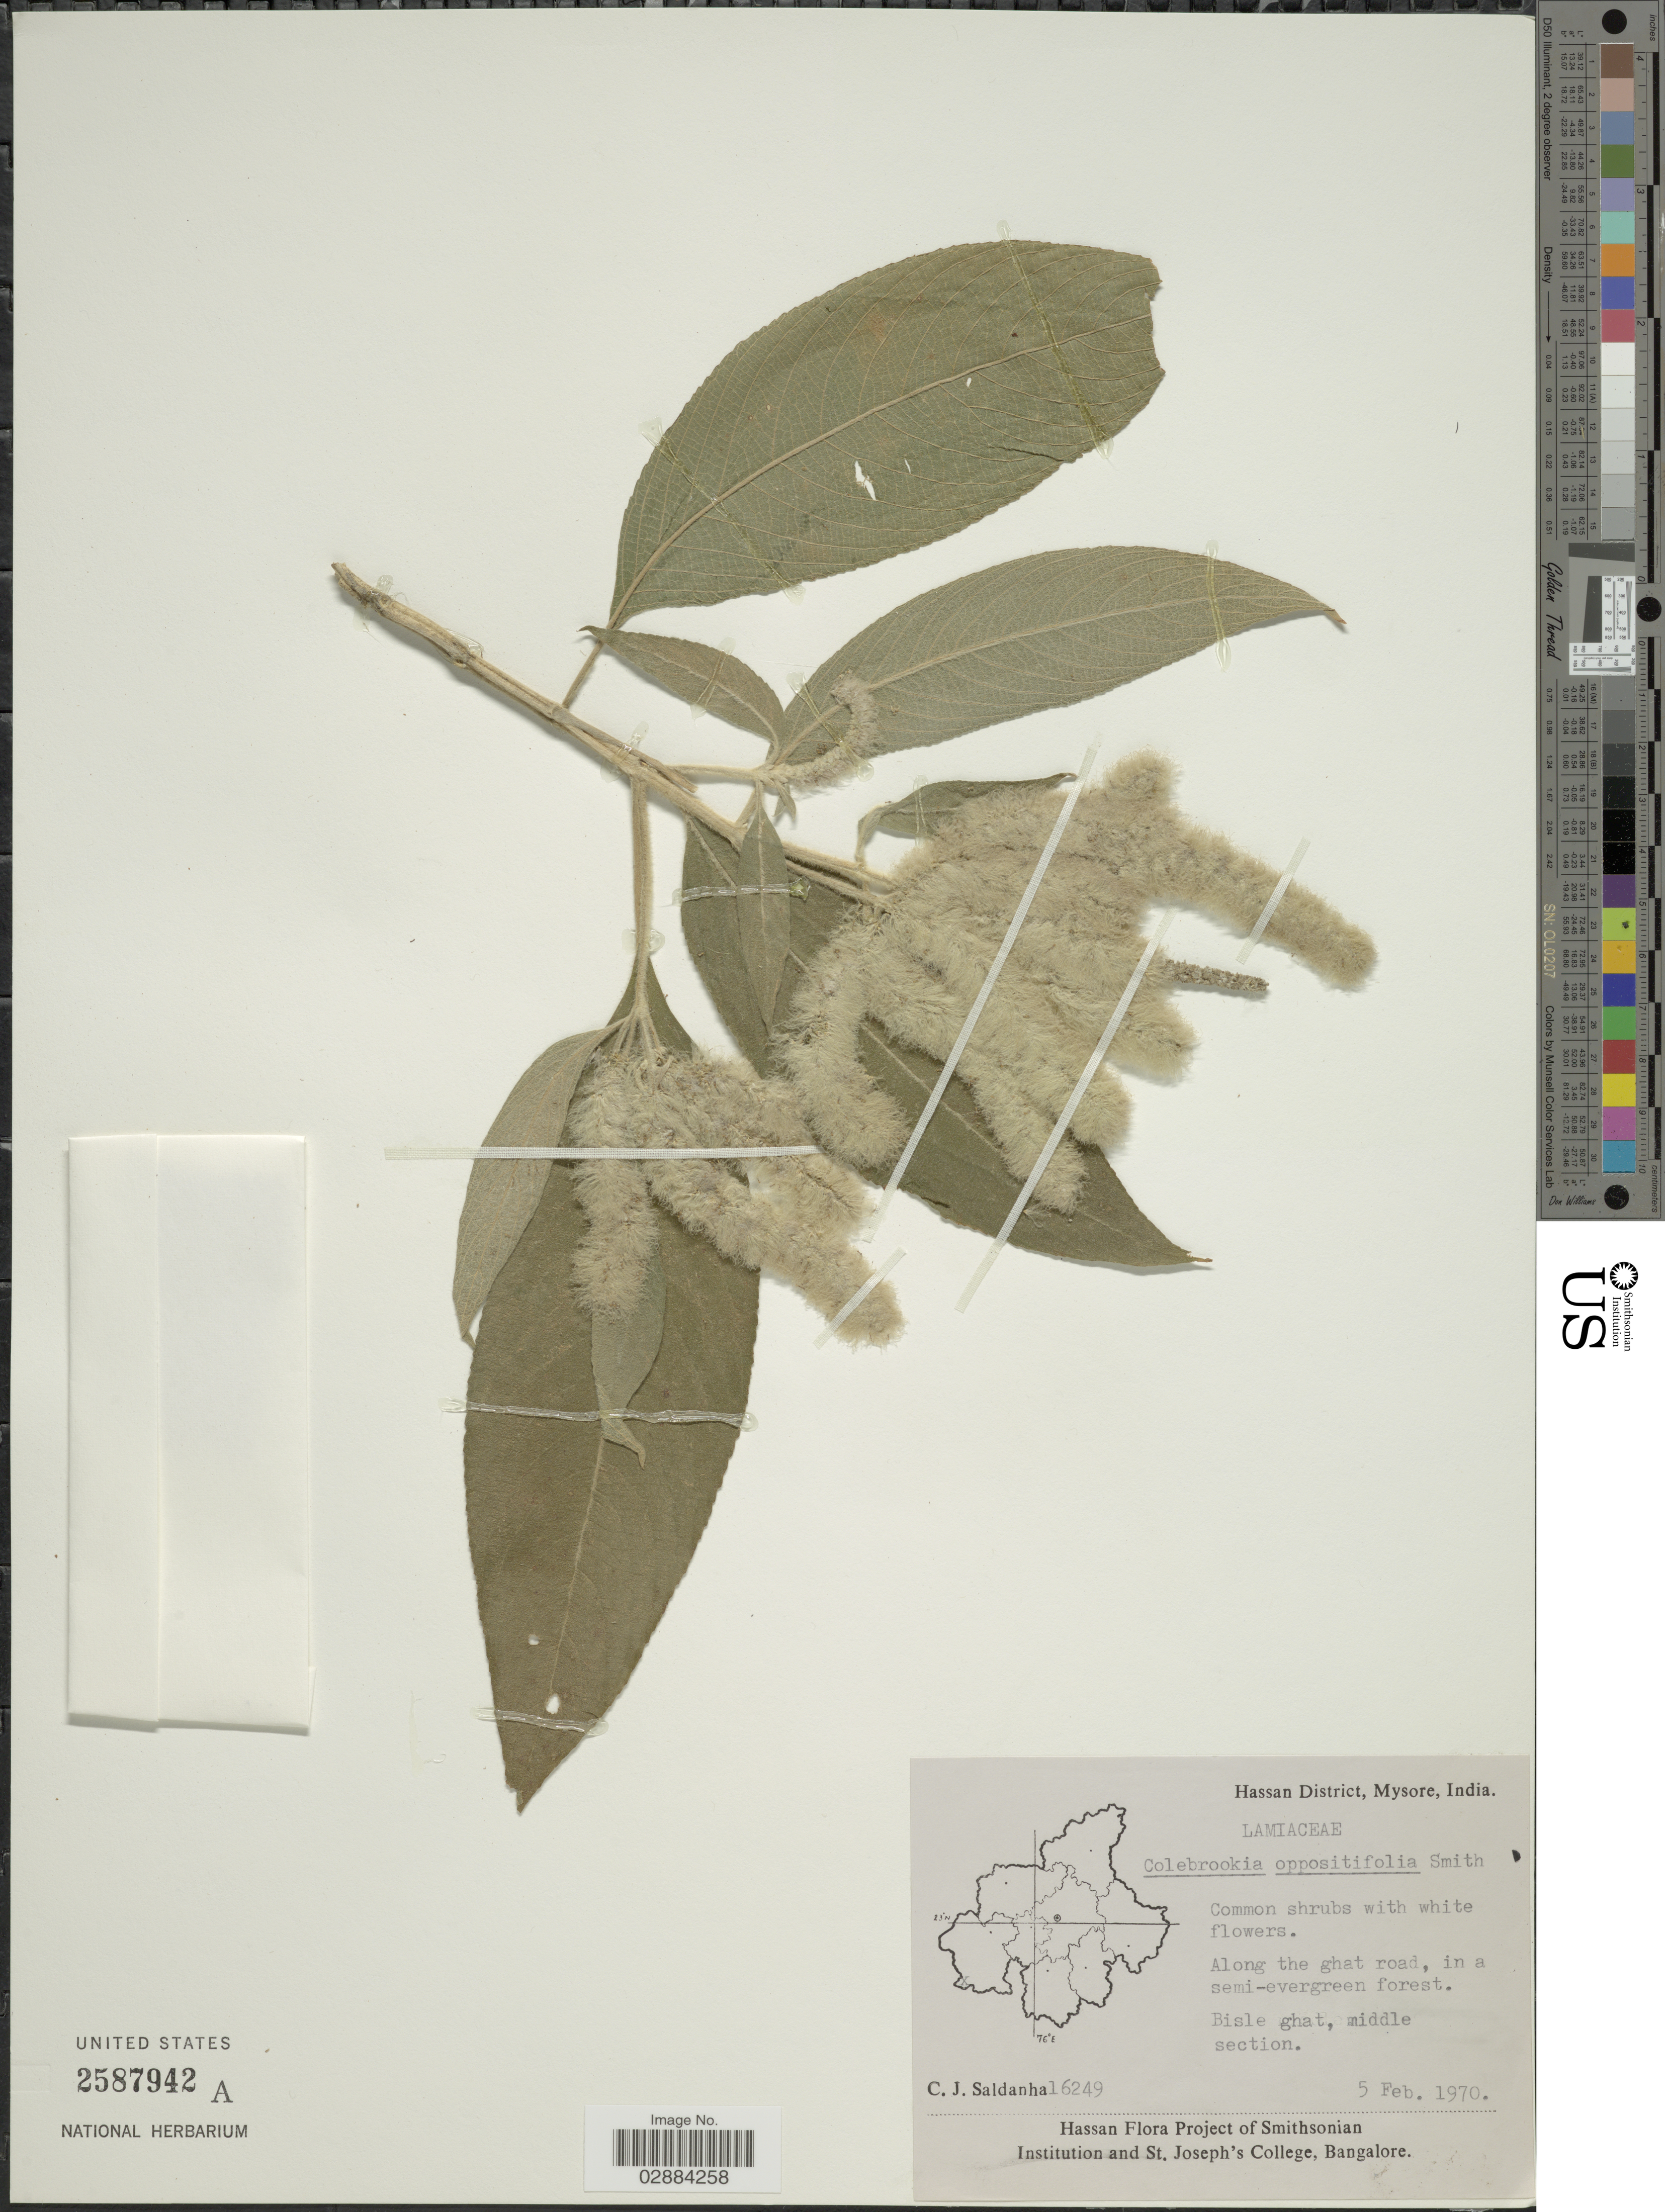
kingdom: Plantae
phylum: Tracheophyta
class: Magnoliopsida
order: Lamiales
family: Lamiaceae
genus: Colebrookea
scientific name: Colebrookea oppositifolia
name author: Small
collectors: C. J. Saldanha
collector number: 16249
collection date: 1970-02-05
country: India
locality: Hassan District, Mysore. Along the ghat road. Bisle ghat, middle section.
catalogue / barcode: US 2587942A